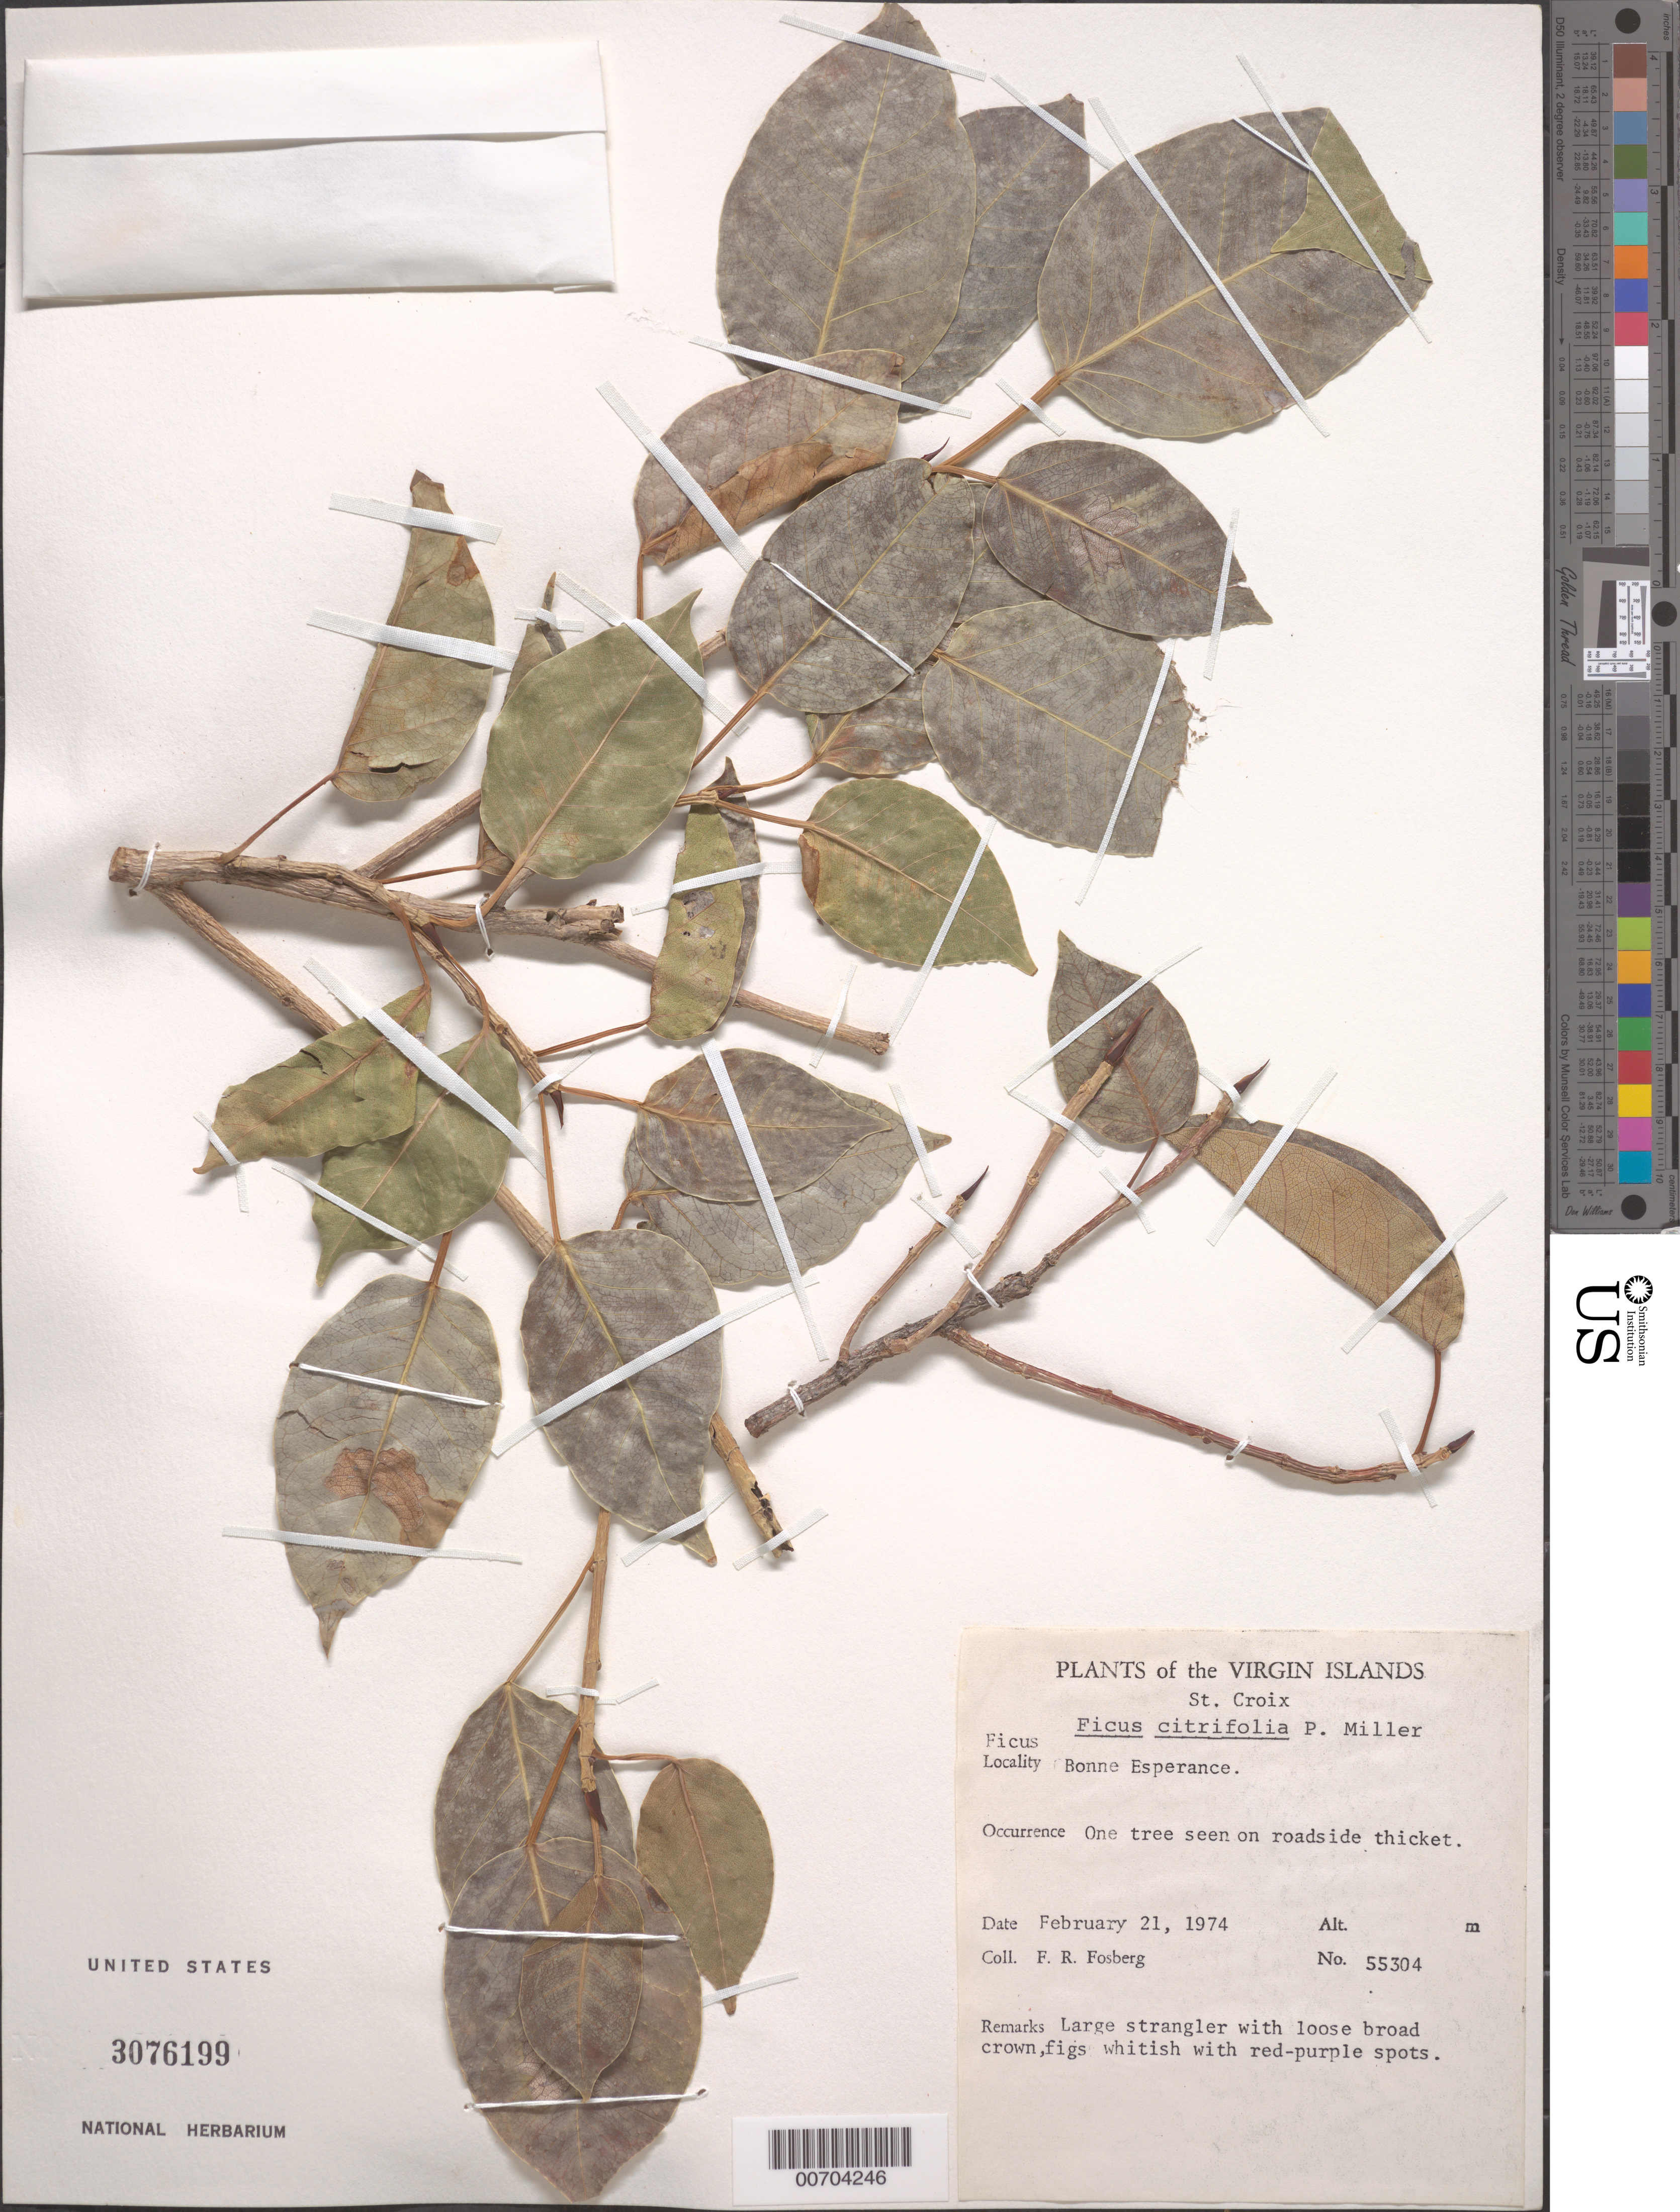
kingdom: Plantae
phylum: Tracheophyta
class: Magnoliopsida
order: Rosales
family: Moraceae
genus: Ficus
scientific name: Ficus citrifolia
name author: Mill.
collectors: F. R. Fosberg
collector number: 55304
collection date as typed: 21 Feb 1974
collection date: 1974-02-21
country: U.S. Virgin Islands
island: St. Croix Island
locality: Bonne Esperance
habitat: Roadside thicket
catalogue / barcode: US 3076199